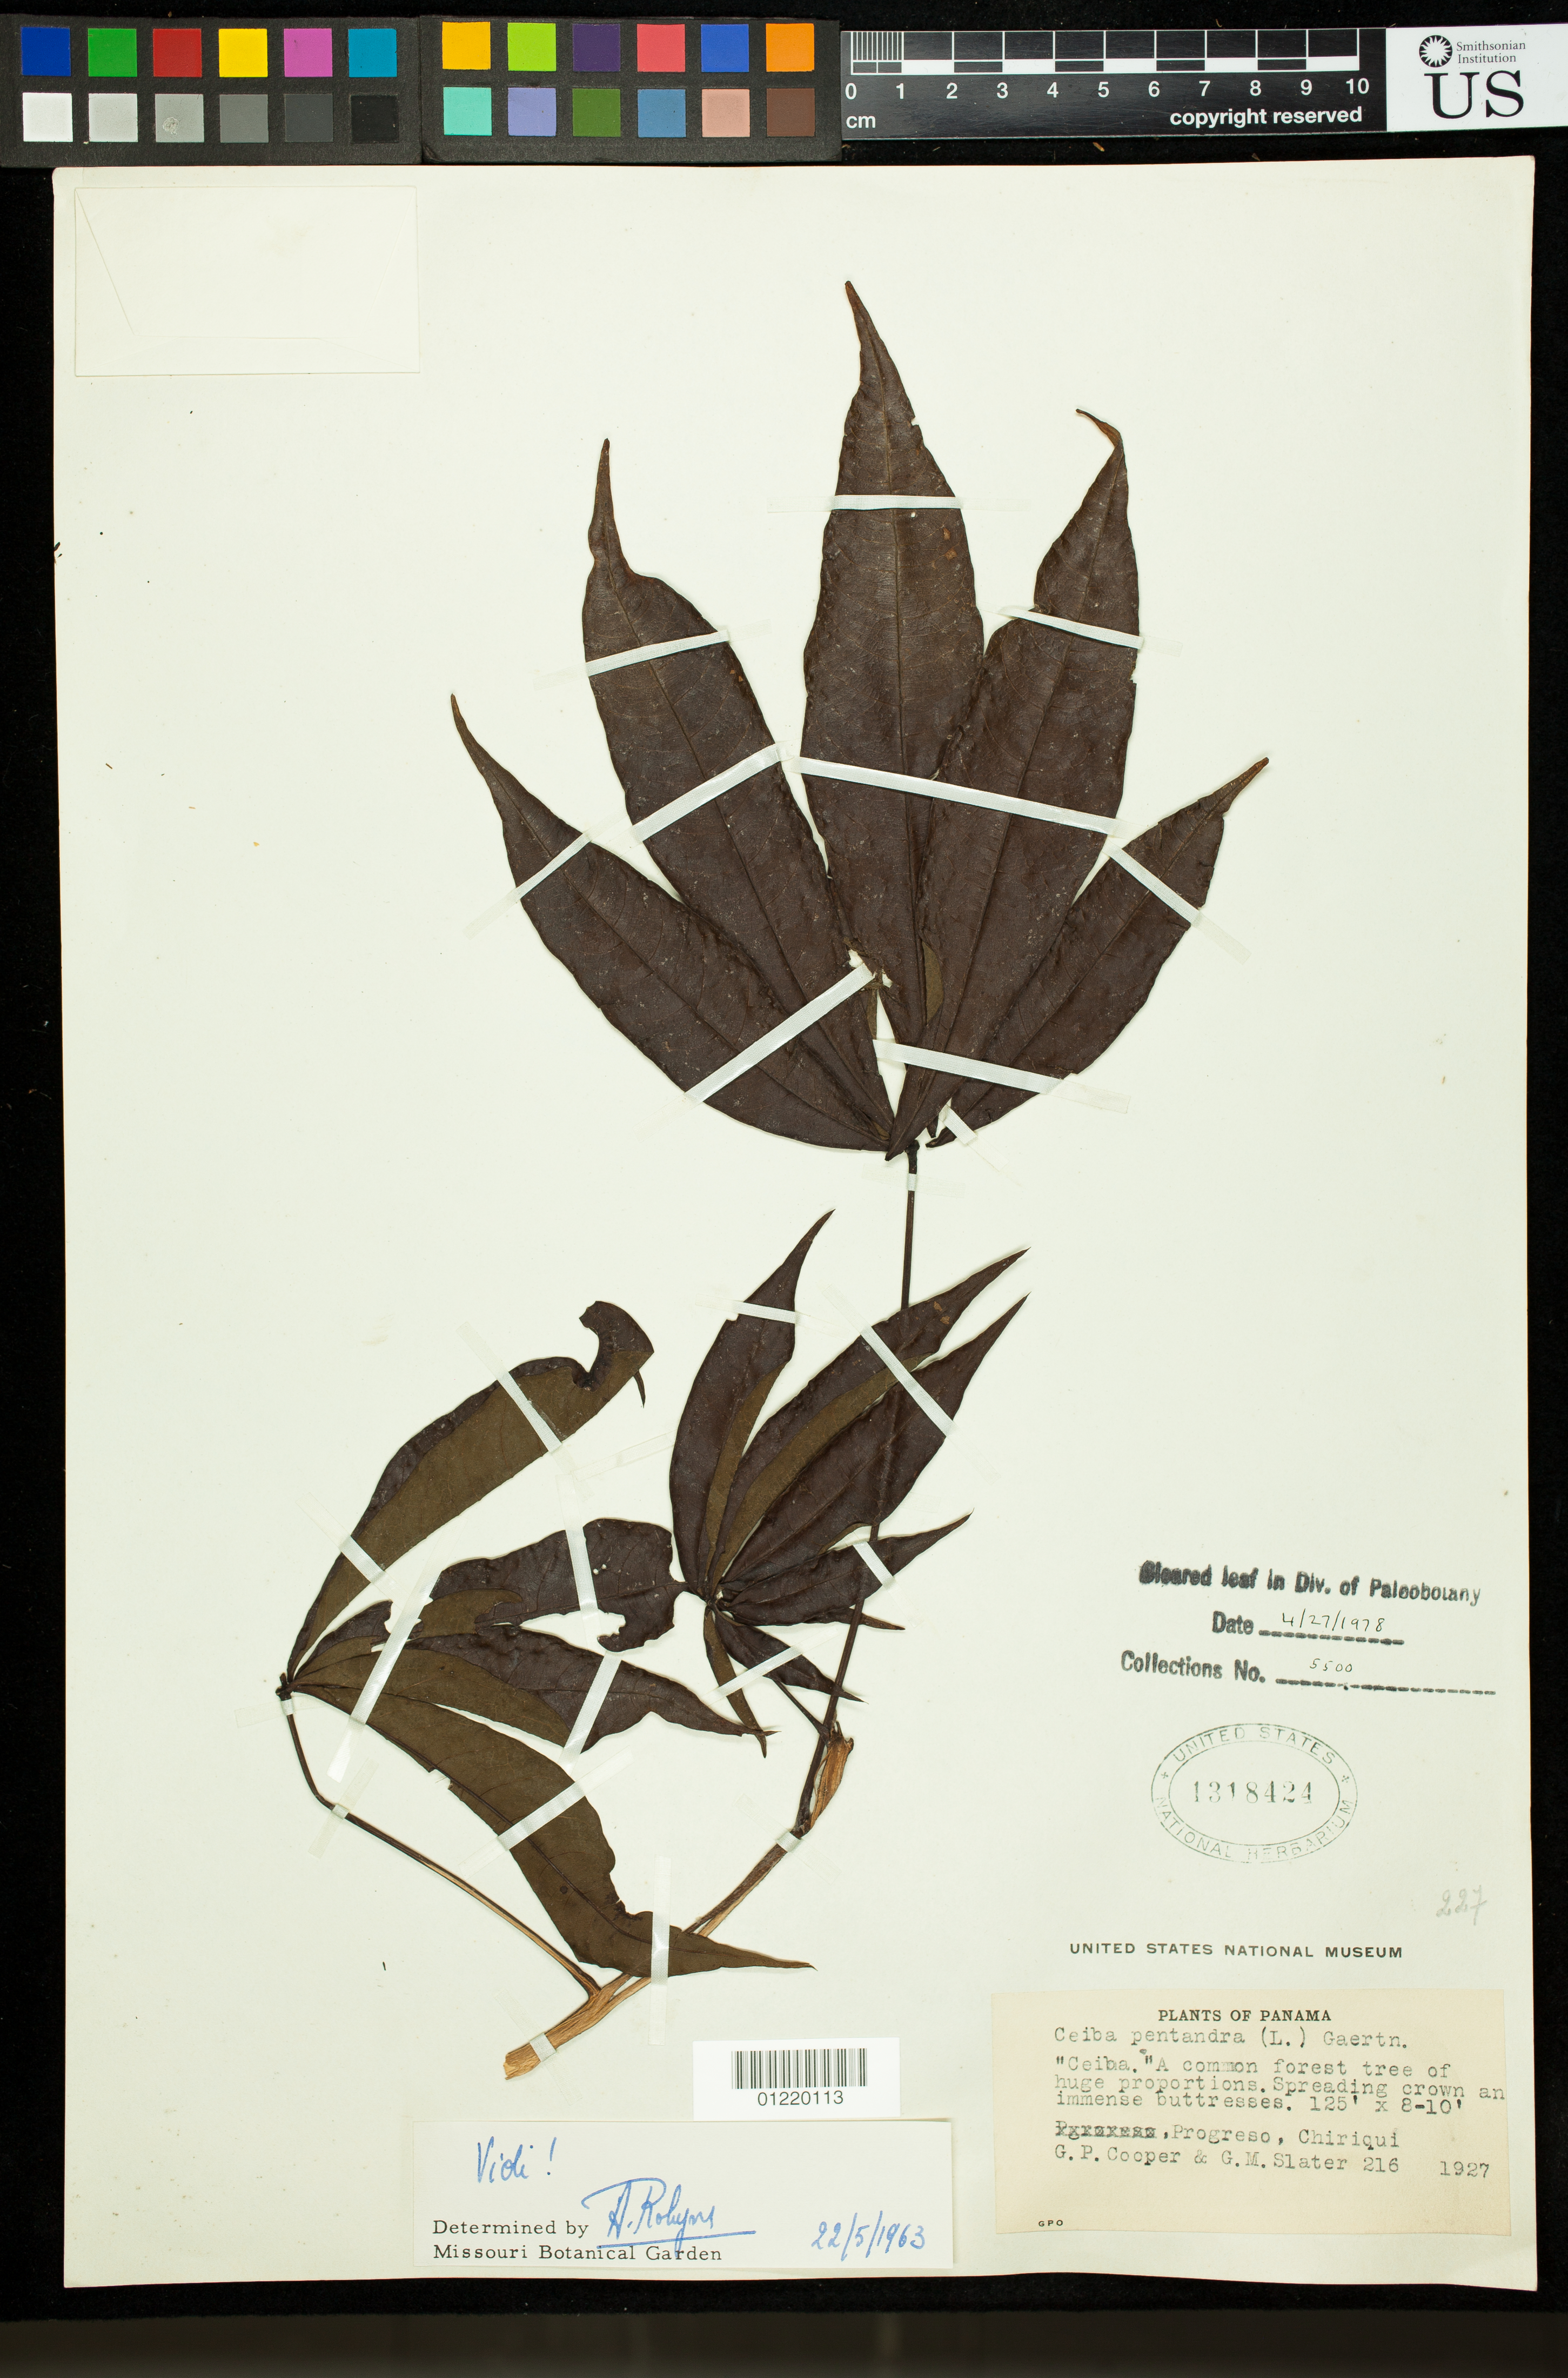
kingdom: Plantae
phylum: Tracheophyta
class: Magnoliopsida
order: Malvales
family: Malvaceae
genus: Ceiba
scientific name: Ceiba parvifolia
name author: Rose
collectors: G. Cooper & G. Slater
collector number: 216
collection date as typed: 1927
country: Panama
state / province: Chiriquí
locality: Progreso, Chiriqui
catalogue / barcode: US 1318424